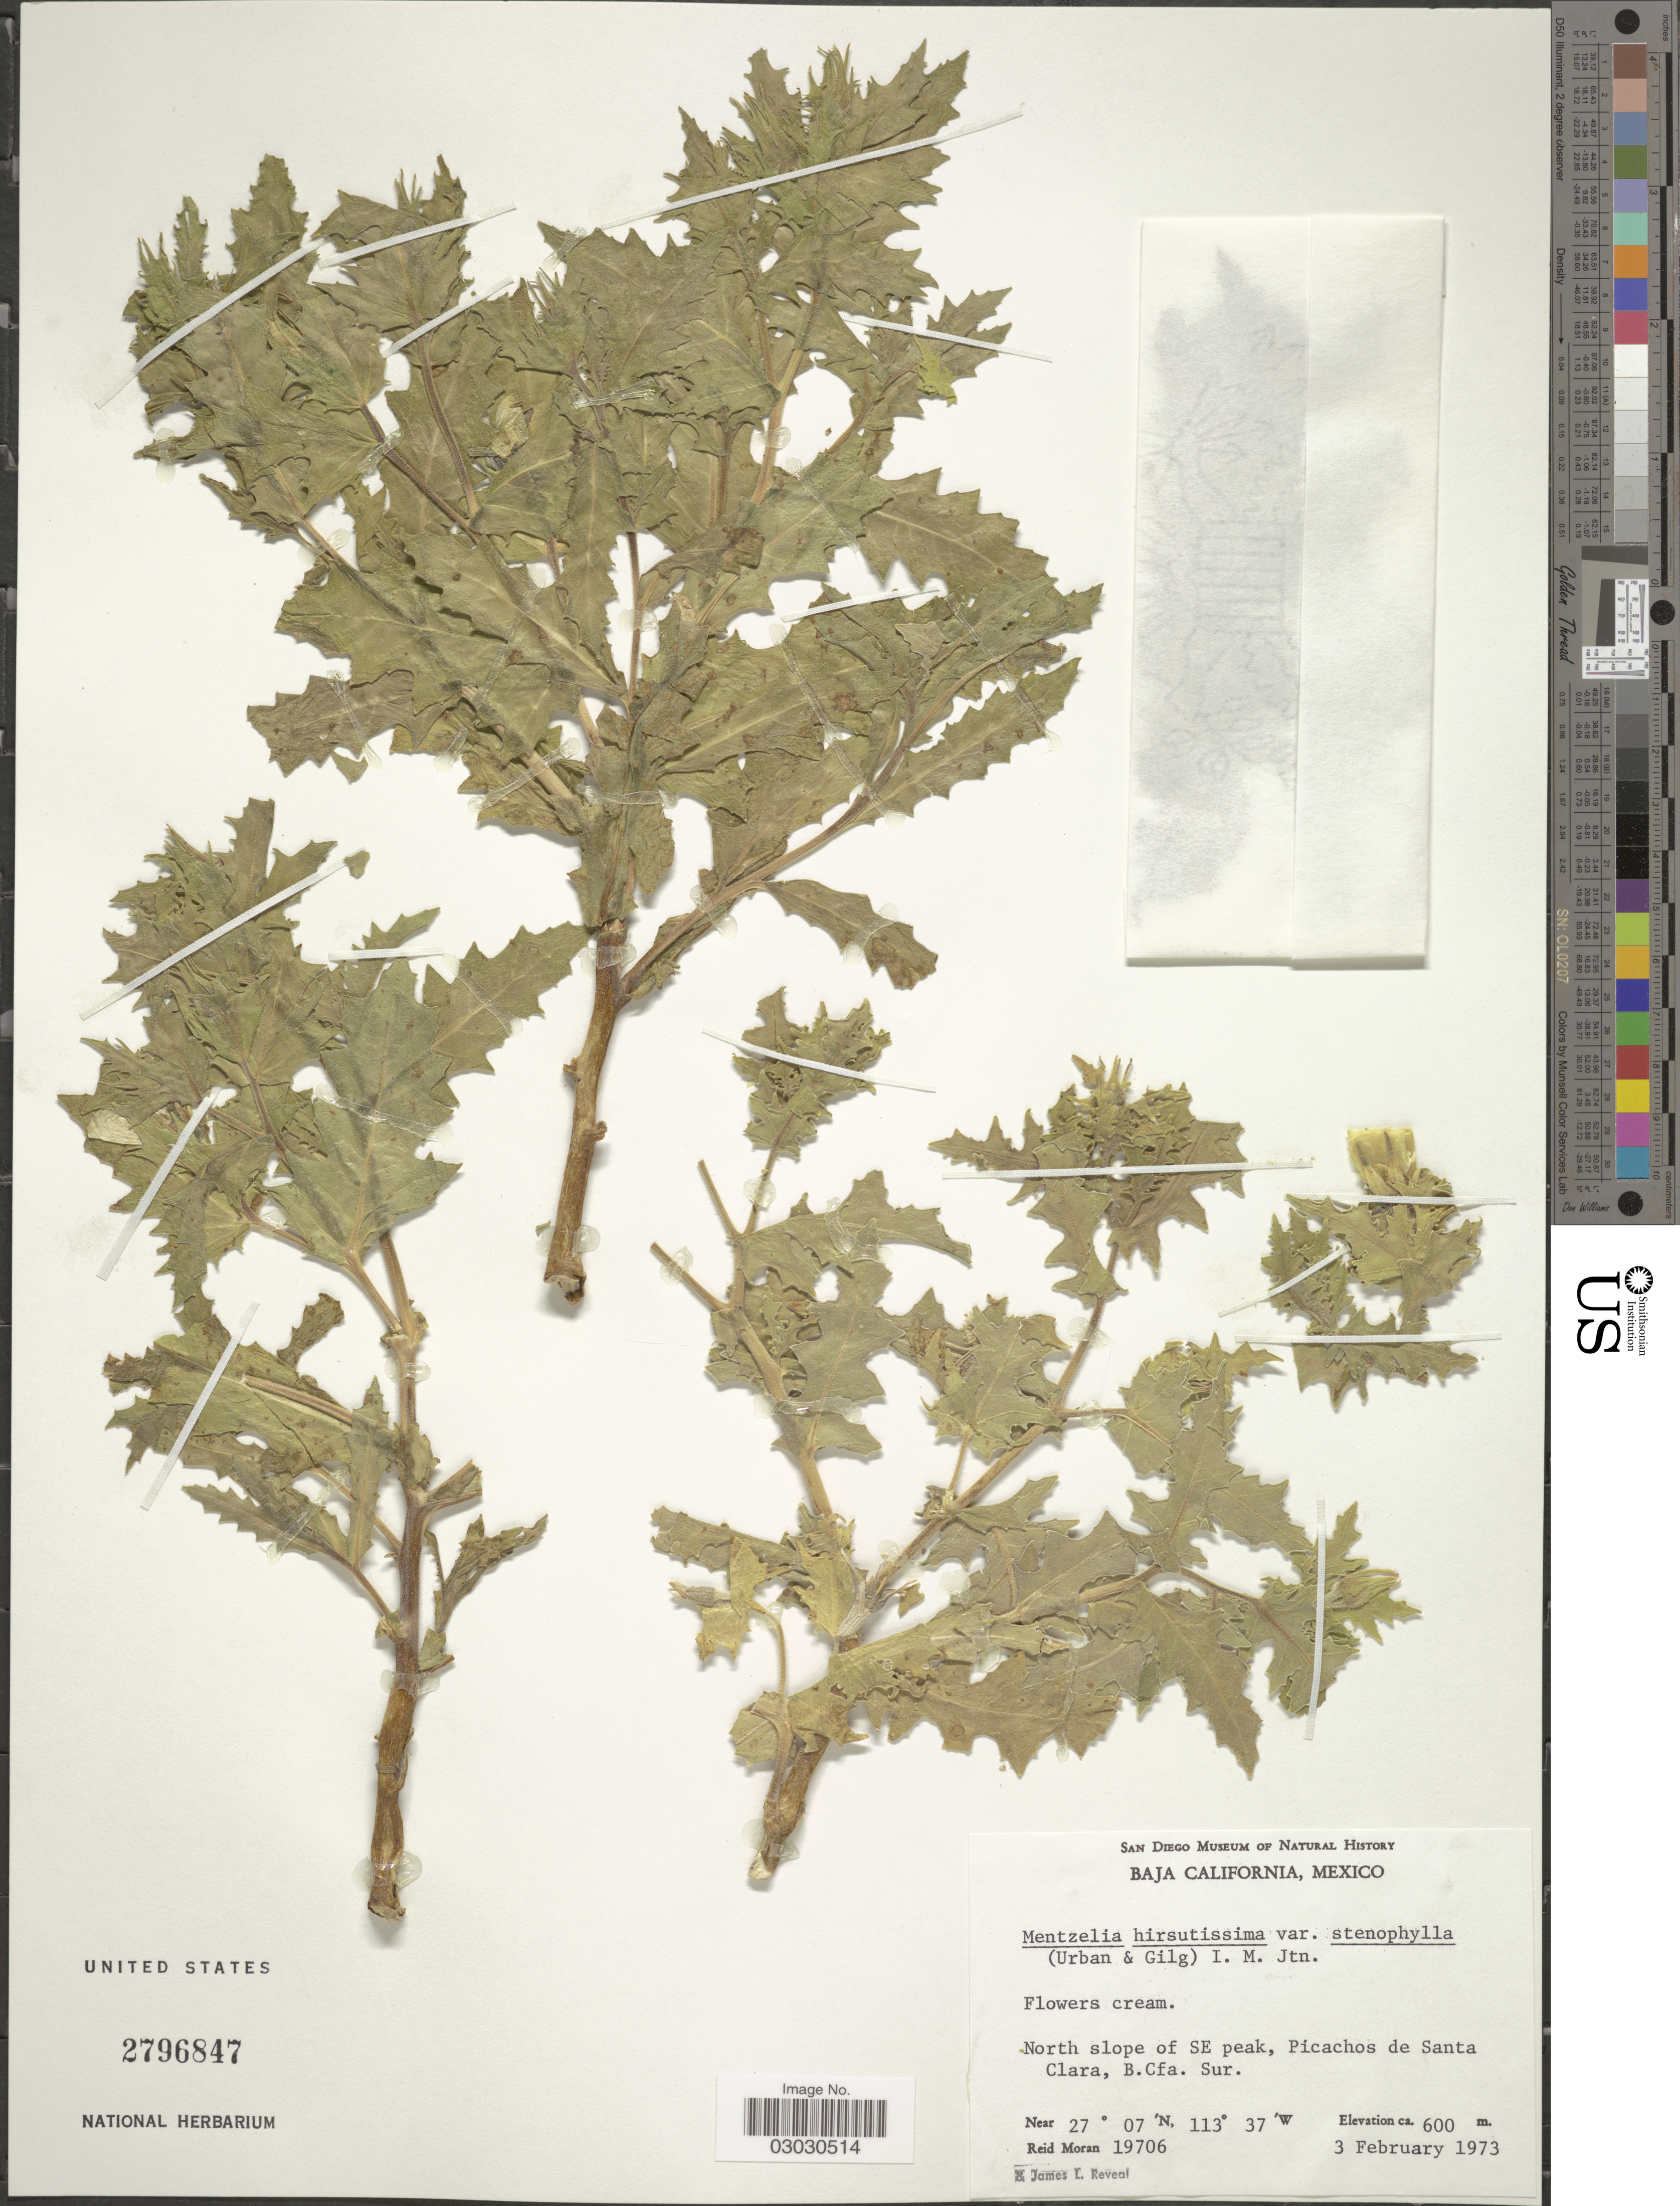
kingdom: Plantae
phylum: Tracheophyta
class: Magnoliopsida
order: Cornales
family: Loasaceae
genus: Mentzelia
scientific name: Mentzelia hirsutissima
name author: S. Watson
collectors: R. Moran & J. L. Reveal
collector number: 19706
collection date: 1973-02-03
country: Mexico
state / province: Baja California Sur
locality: North slope of SE peak, Picachos de Santa Clara, B. Cfa. Sur.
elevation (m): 600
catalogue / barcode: US 2796847